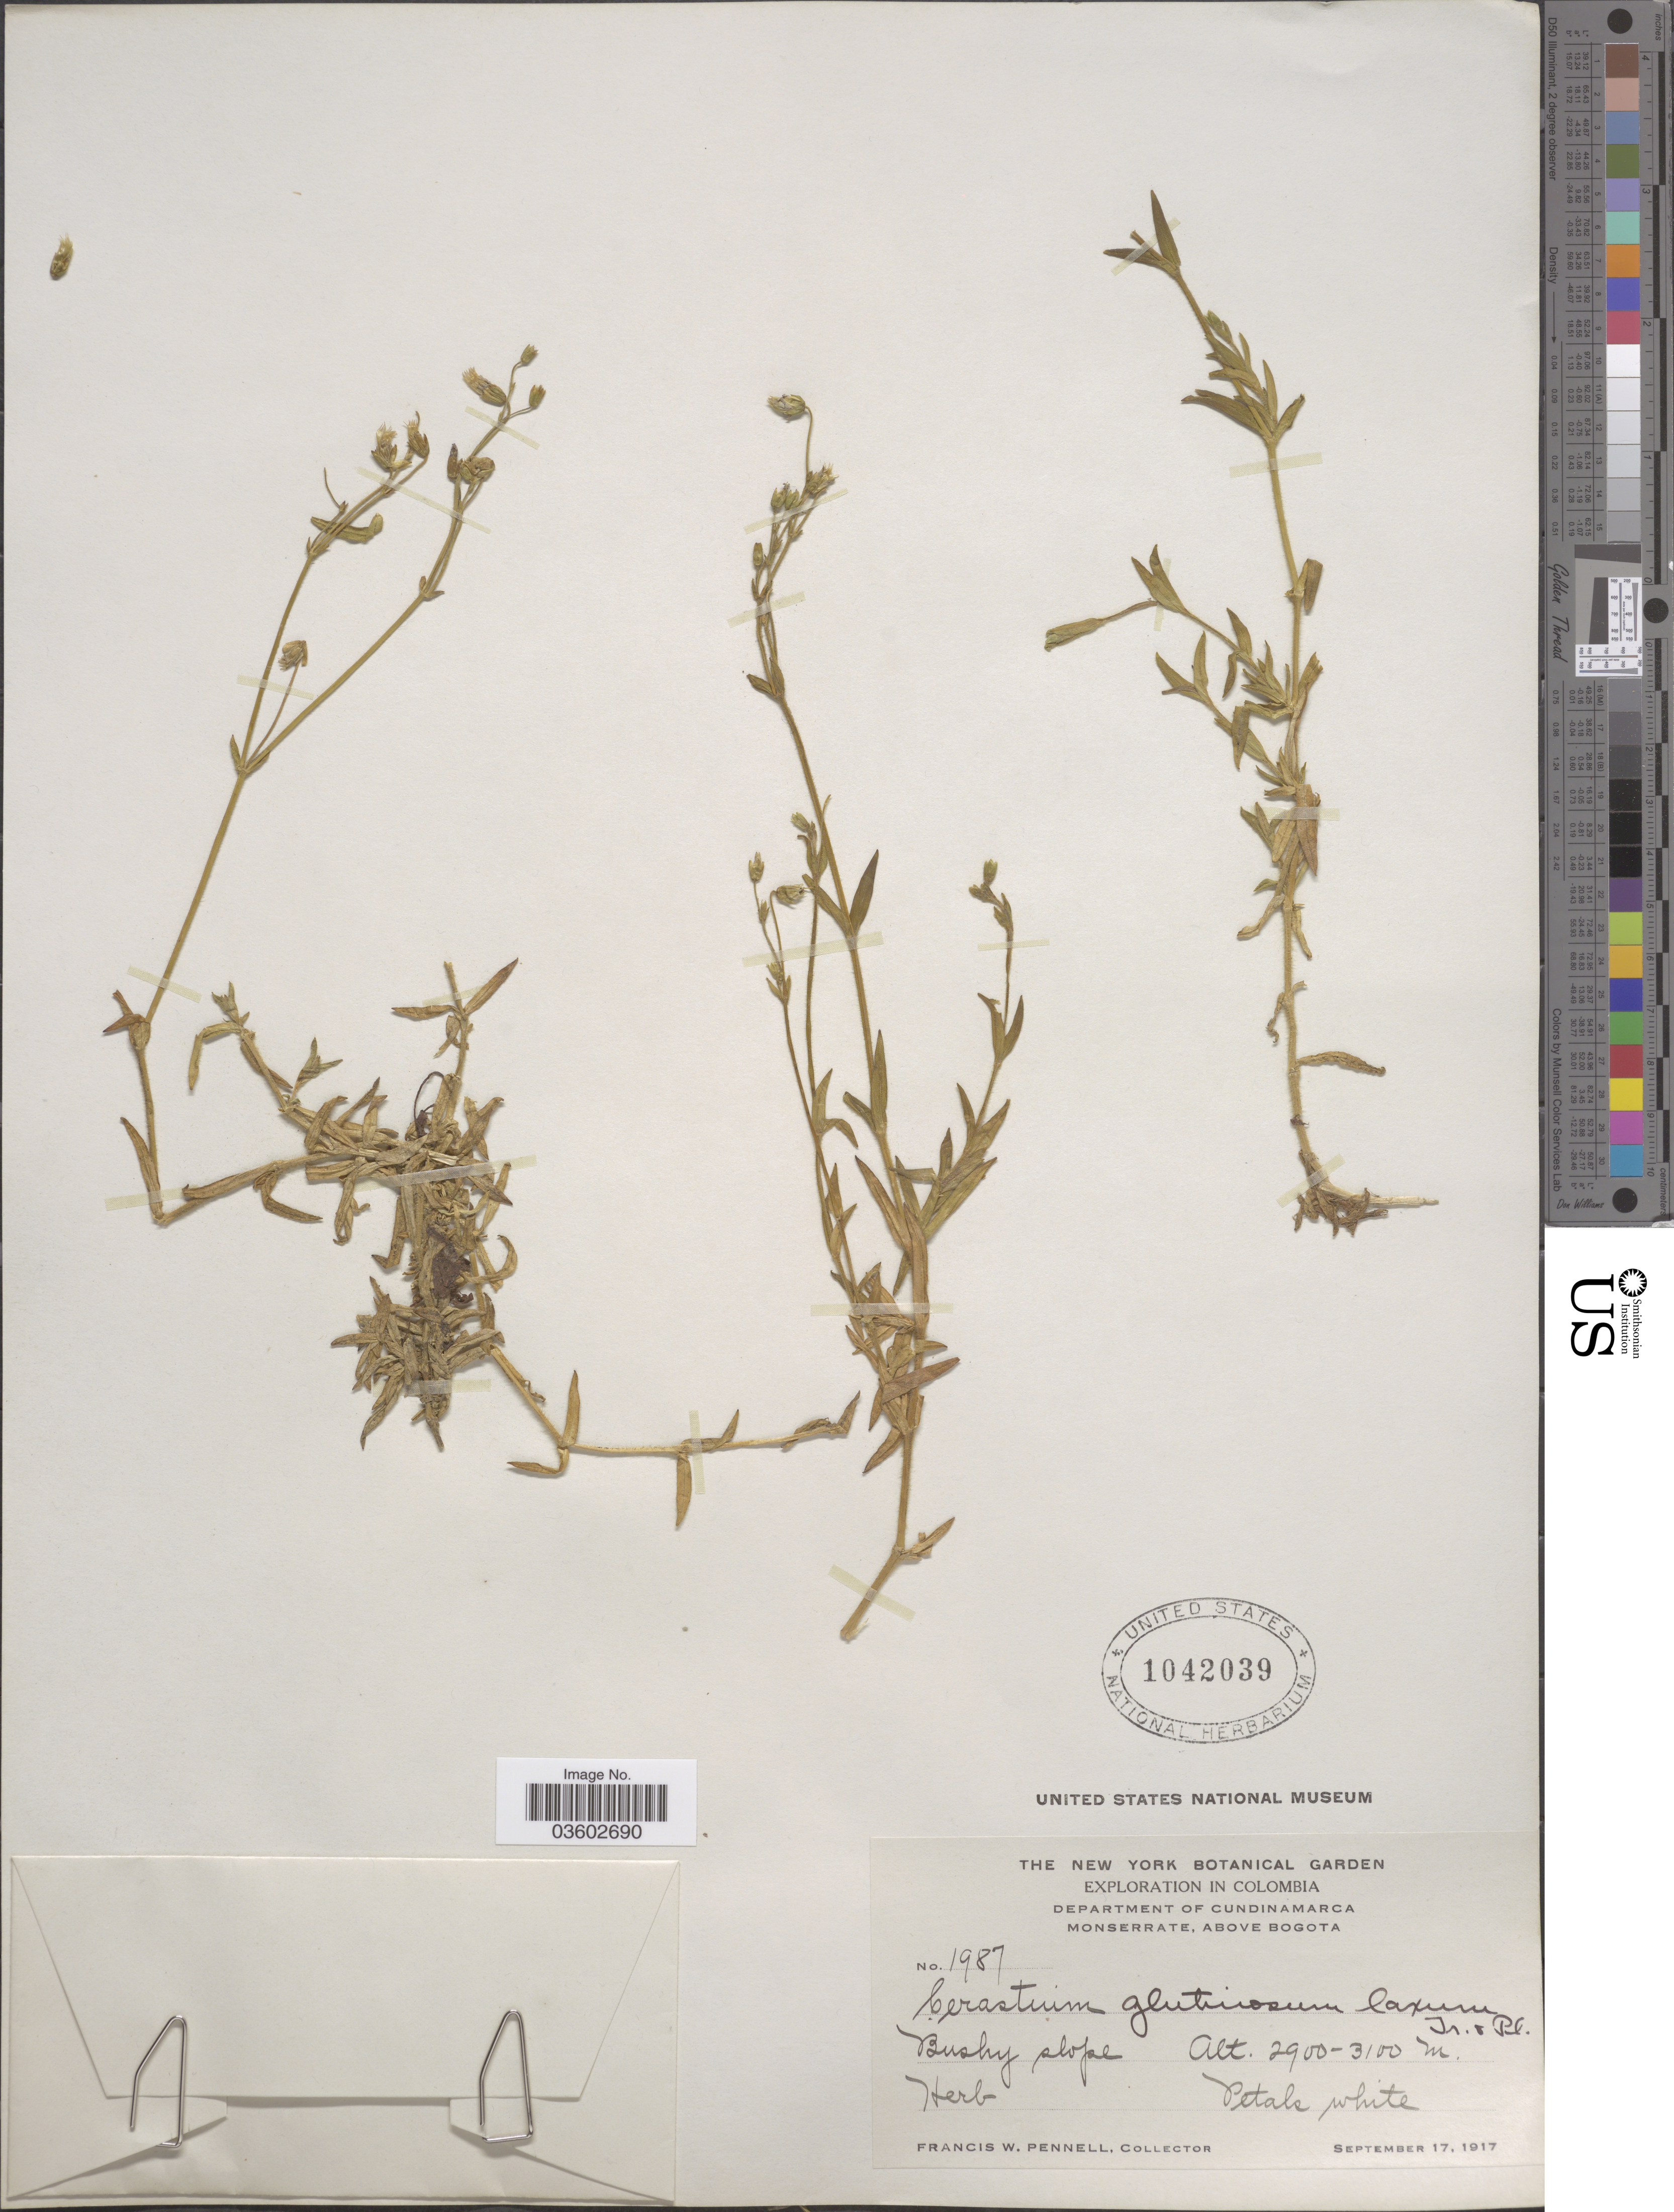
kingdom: Plantae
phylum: Tracheophyta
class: Magnoliopsida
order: Caryophyllales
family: Caryophyllaceae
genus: Cerastium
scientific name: Cerastium glutinosum var. laxum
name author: Triana & Planch.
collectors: F. W. Pennell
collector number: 1987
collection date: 1917-09-17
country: Colombia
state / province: Cundinamarca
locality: Department of Cundinamarca. Monserrate, above Bogota.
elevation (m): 2900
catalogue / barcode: US 1042039